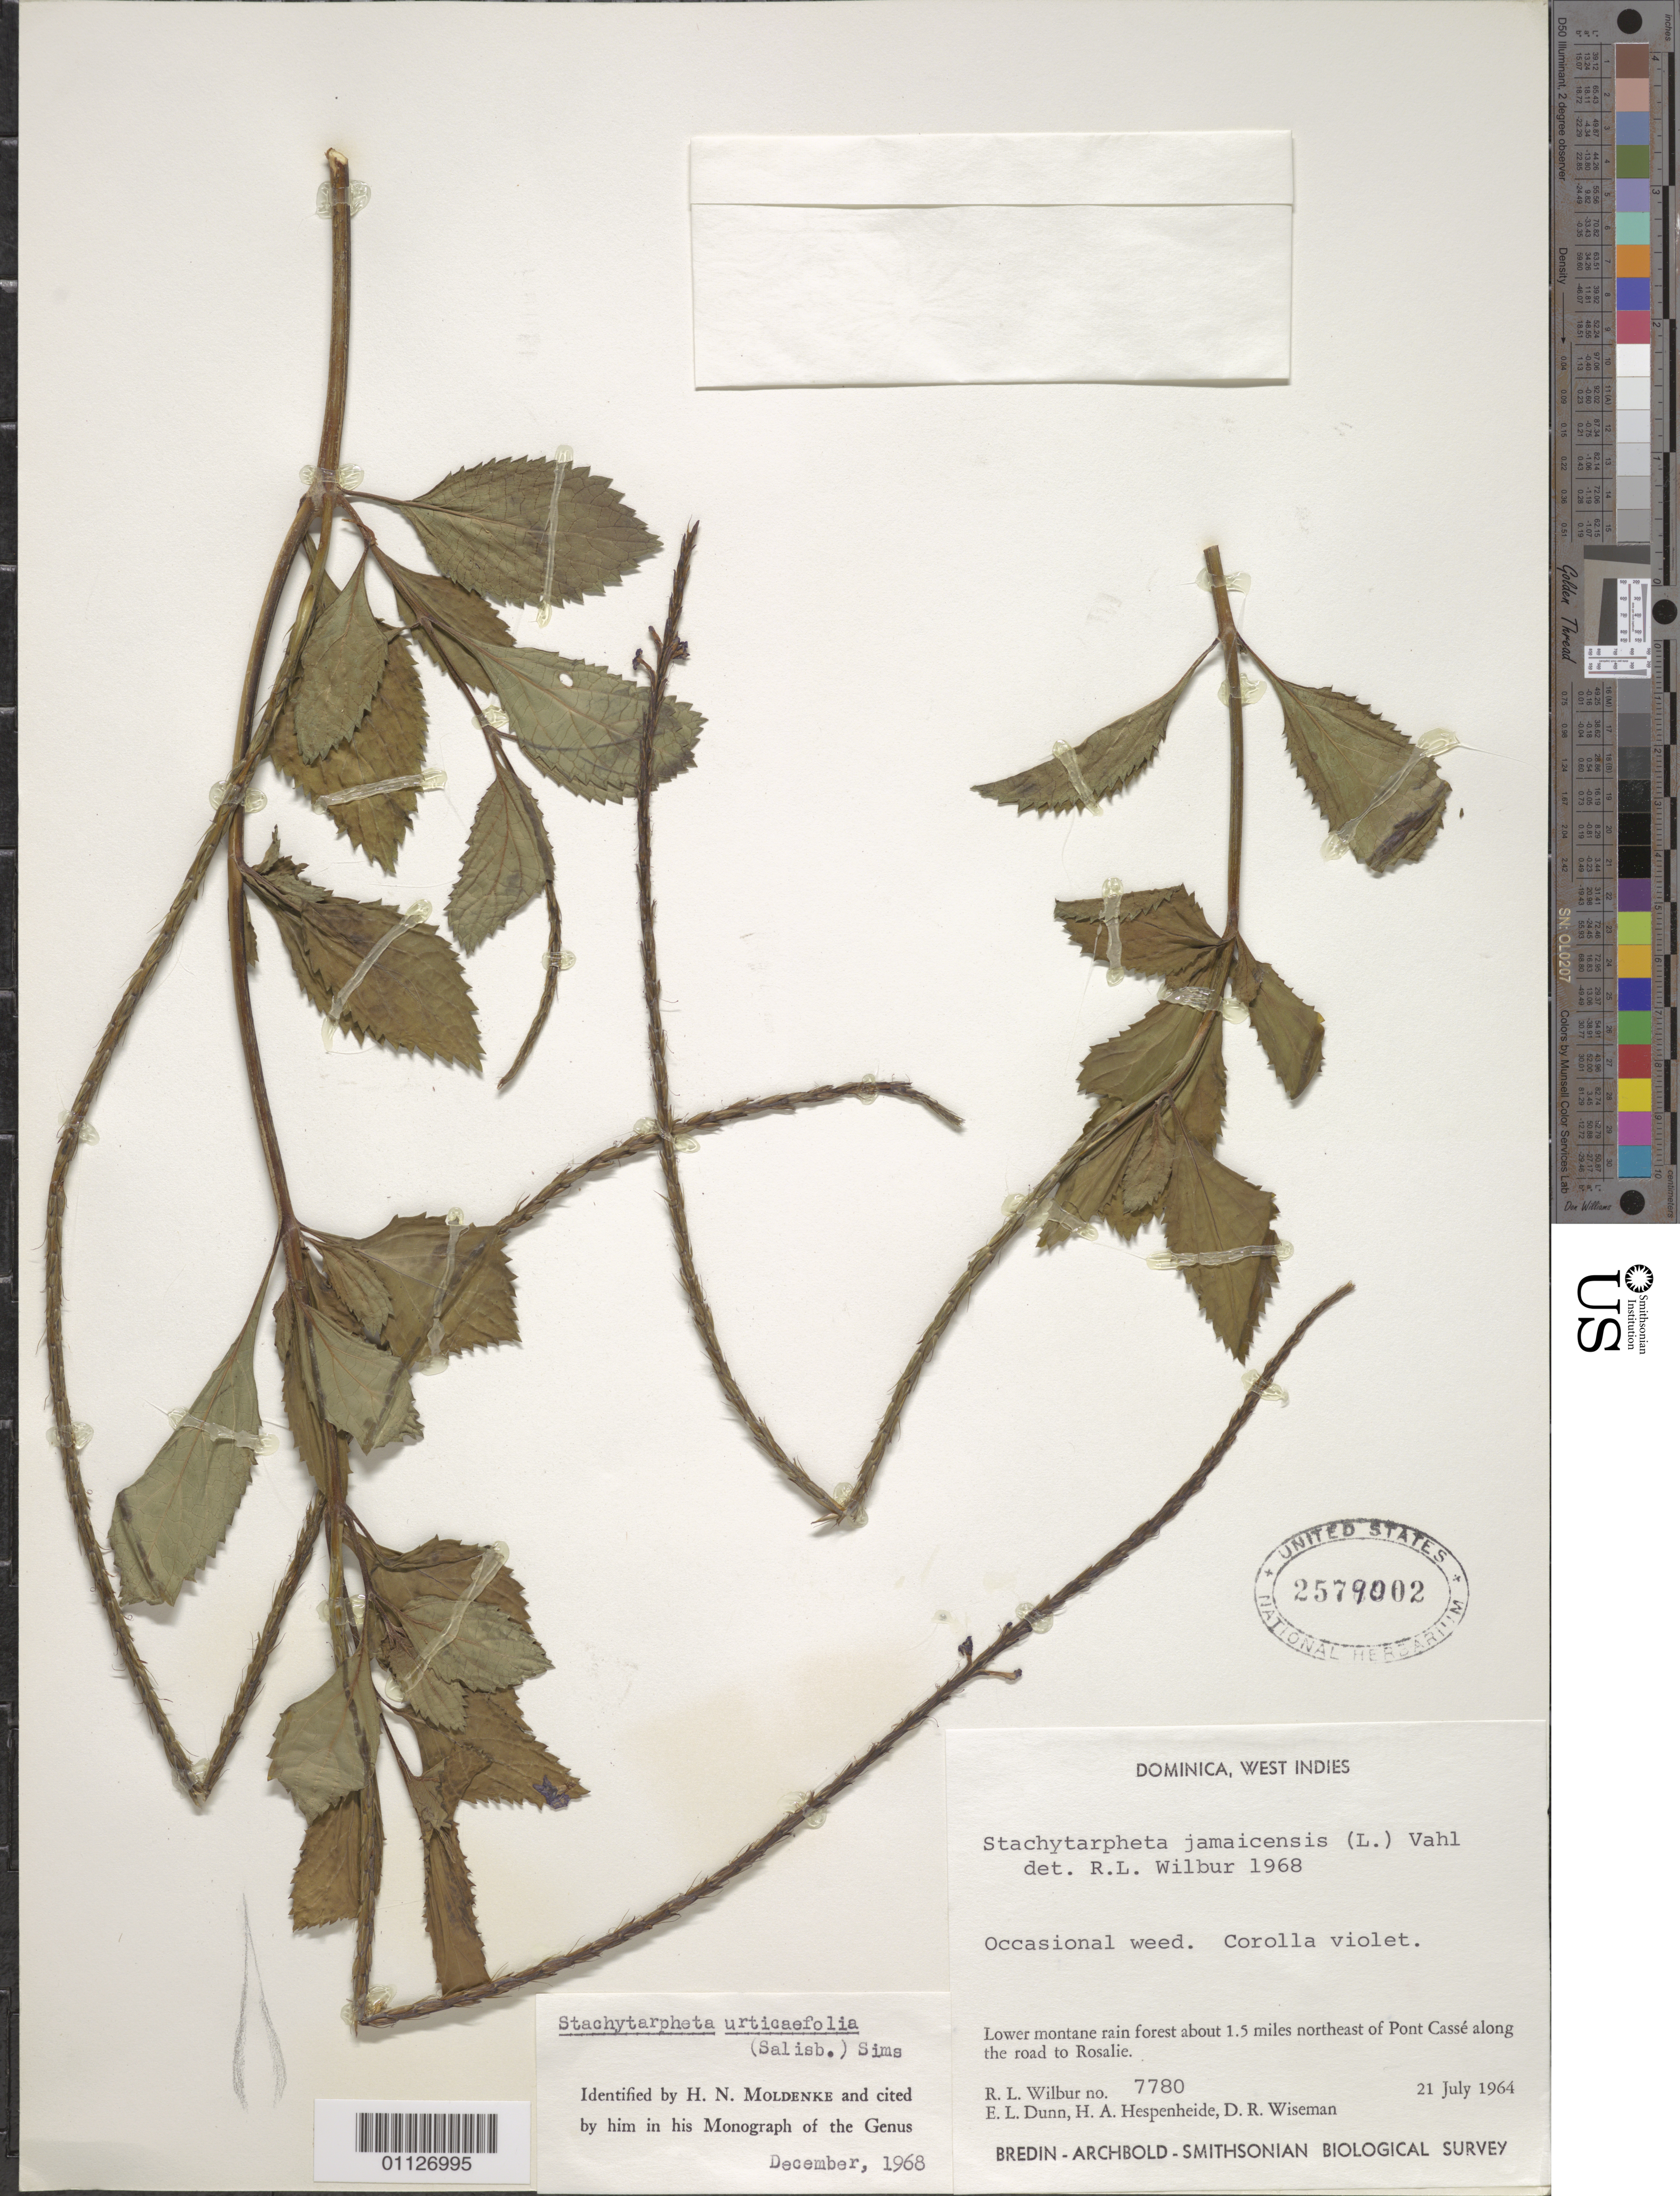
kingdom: Plantae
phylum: Tracheophyta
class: Magnoliopsida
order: Lamiales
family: Verbenaceae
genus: Stachytarpheta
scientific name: Stachytarpheta urticifolia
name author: Sims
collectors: R. L. Wilbur, E. Dunn, H. A. Hespenheide & D. R. Wiseman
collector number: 7780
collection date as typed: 21 Jul 1964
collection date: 1964-07-21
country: Dominica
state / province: St. Paul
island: Dominica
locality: Lower montane road about 1.5 mi NE of Pont Cassé along the road to Rosalie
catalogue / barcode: US 2579002